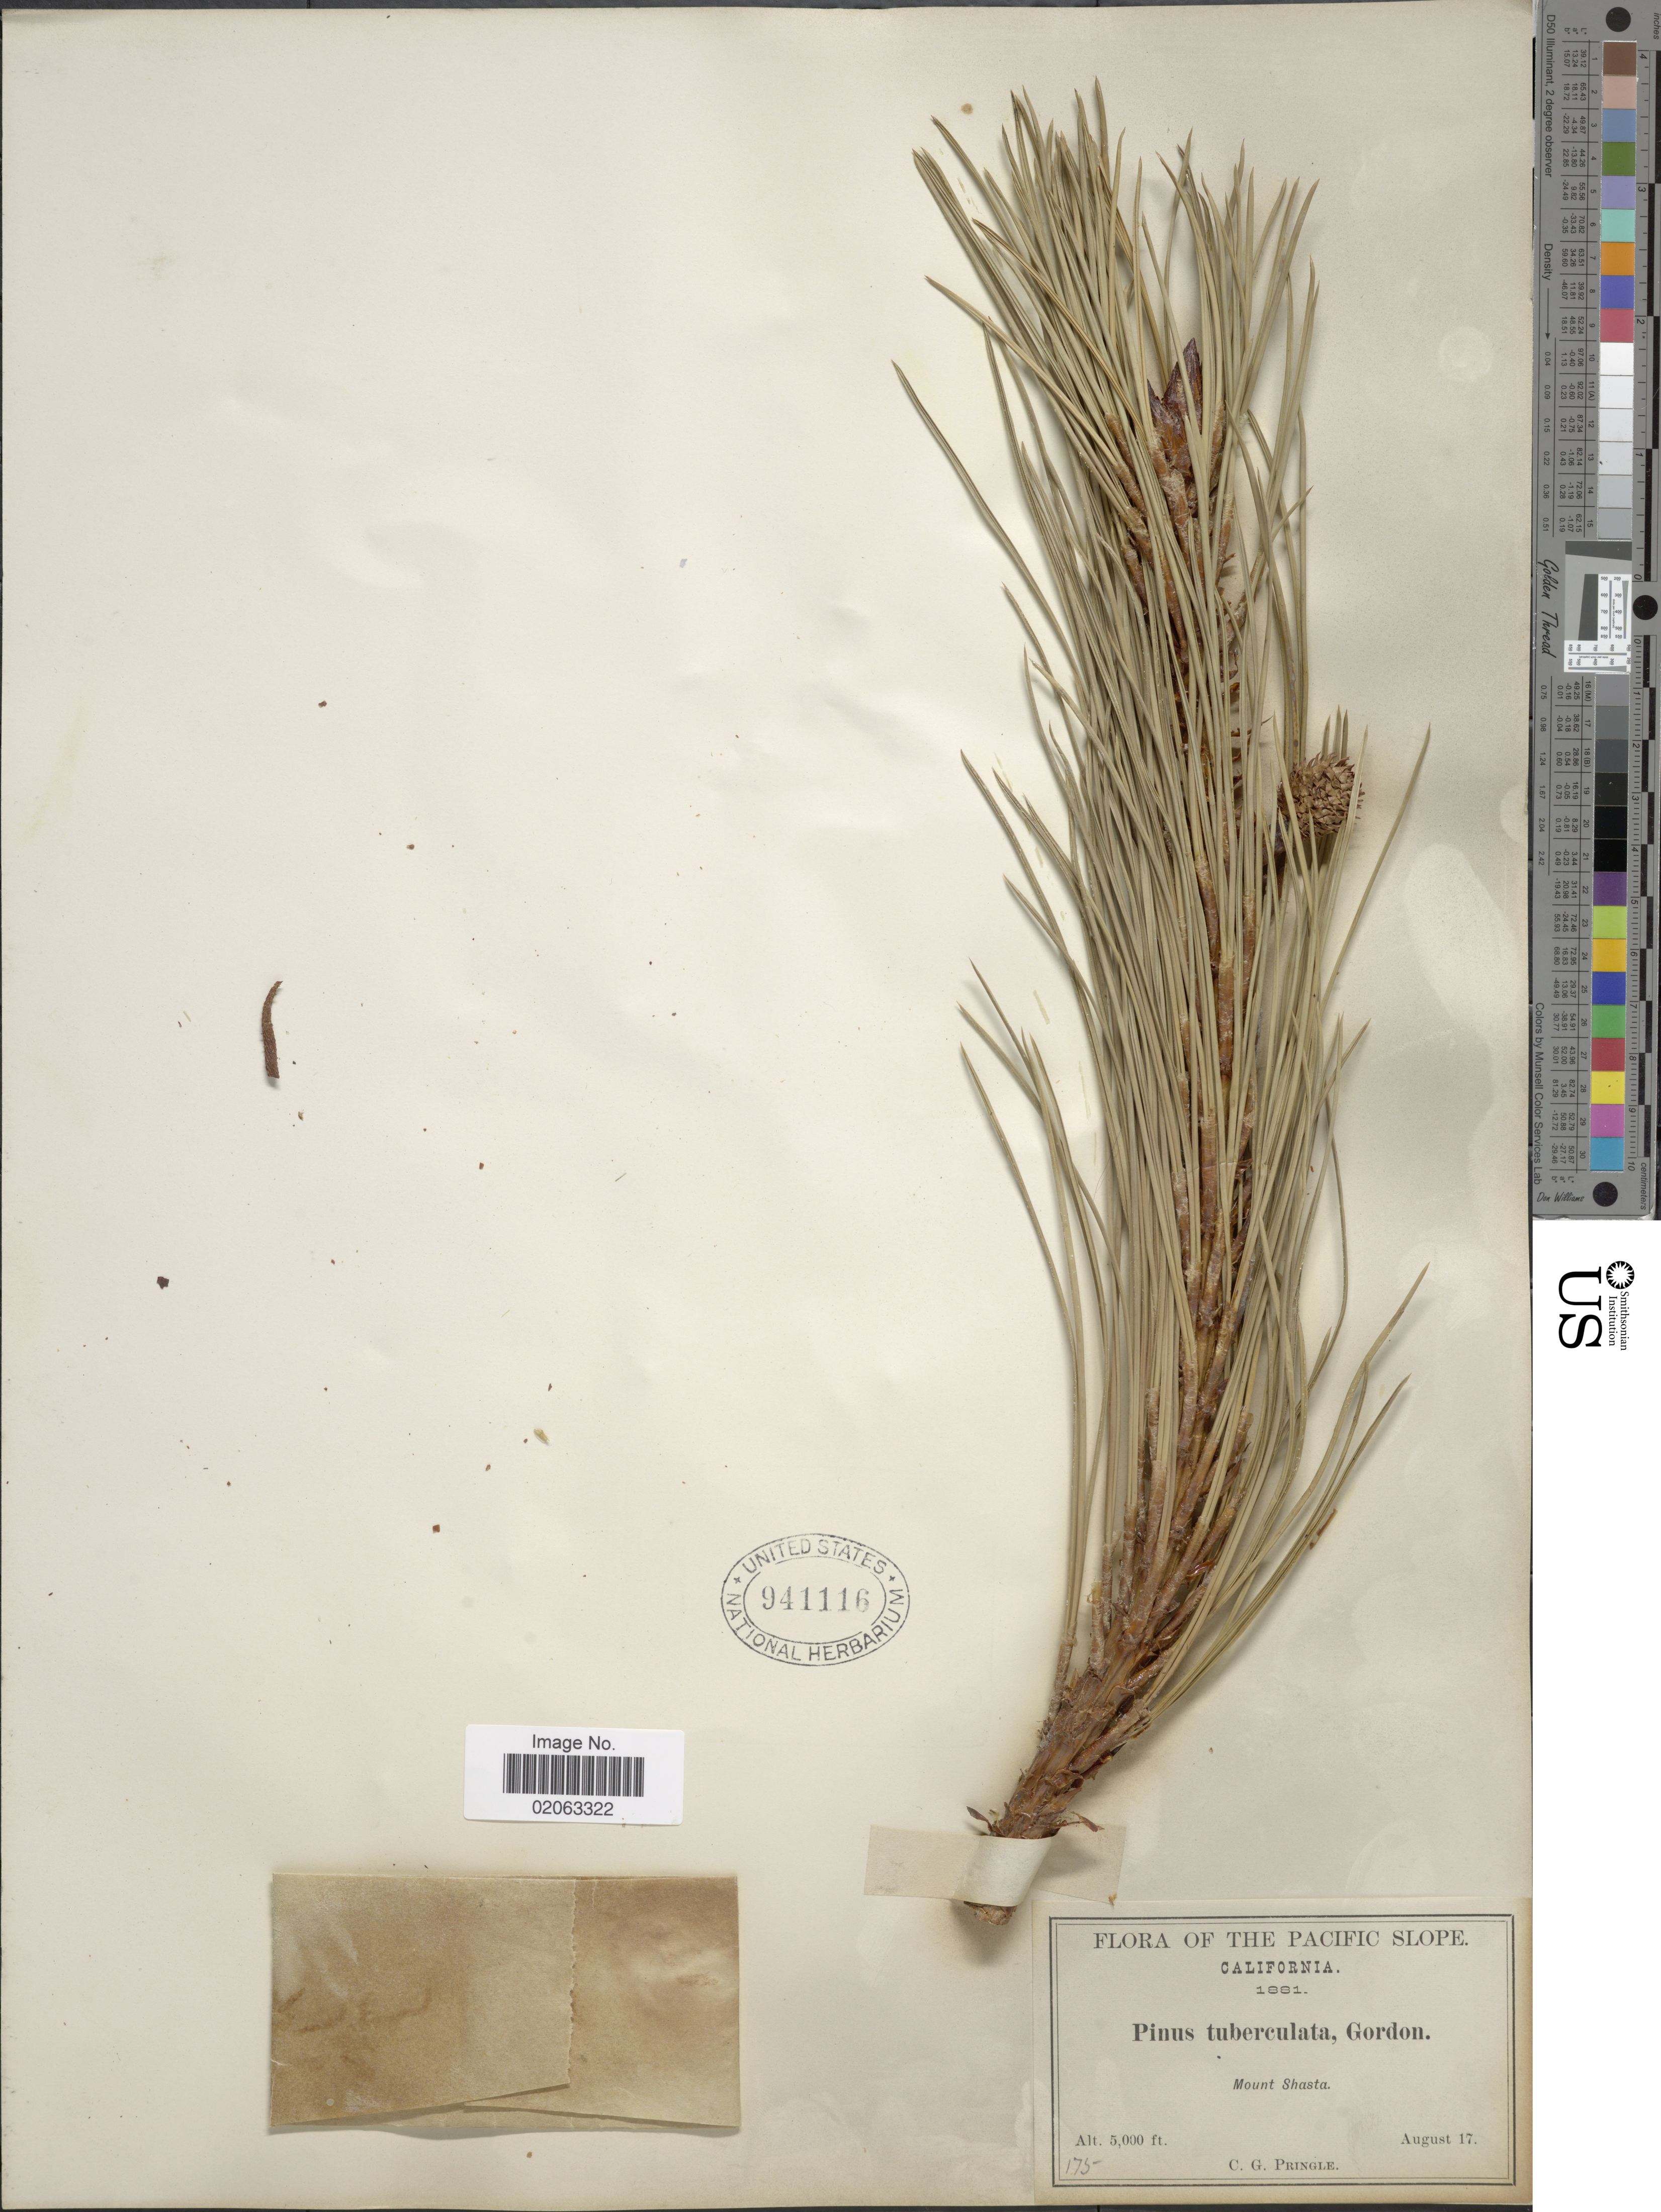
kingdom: Plantae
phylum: Tracheophyta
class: Pinopsida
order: Pinales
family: Pinaceae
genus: Pinus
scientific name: Pinus attenuata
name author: Lemmon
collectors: C. G. Pringle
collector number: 175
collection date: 1881-08-17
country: United States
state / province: California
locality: The Pacific Slope, Mount Shasta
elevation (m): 1524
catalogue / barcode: US 941116